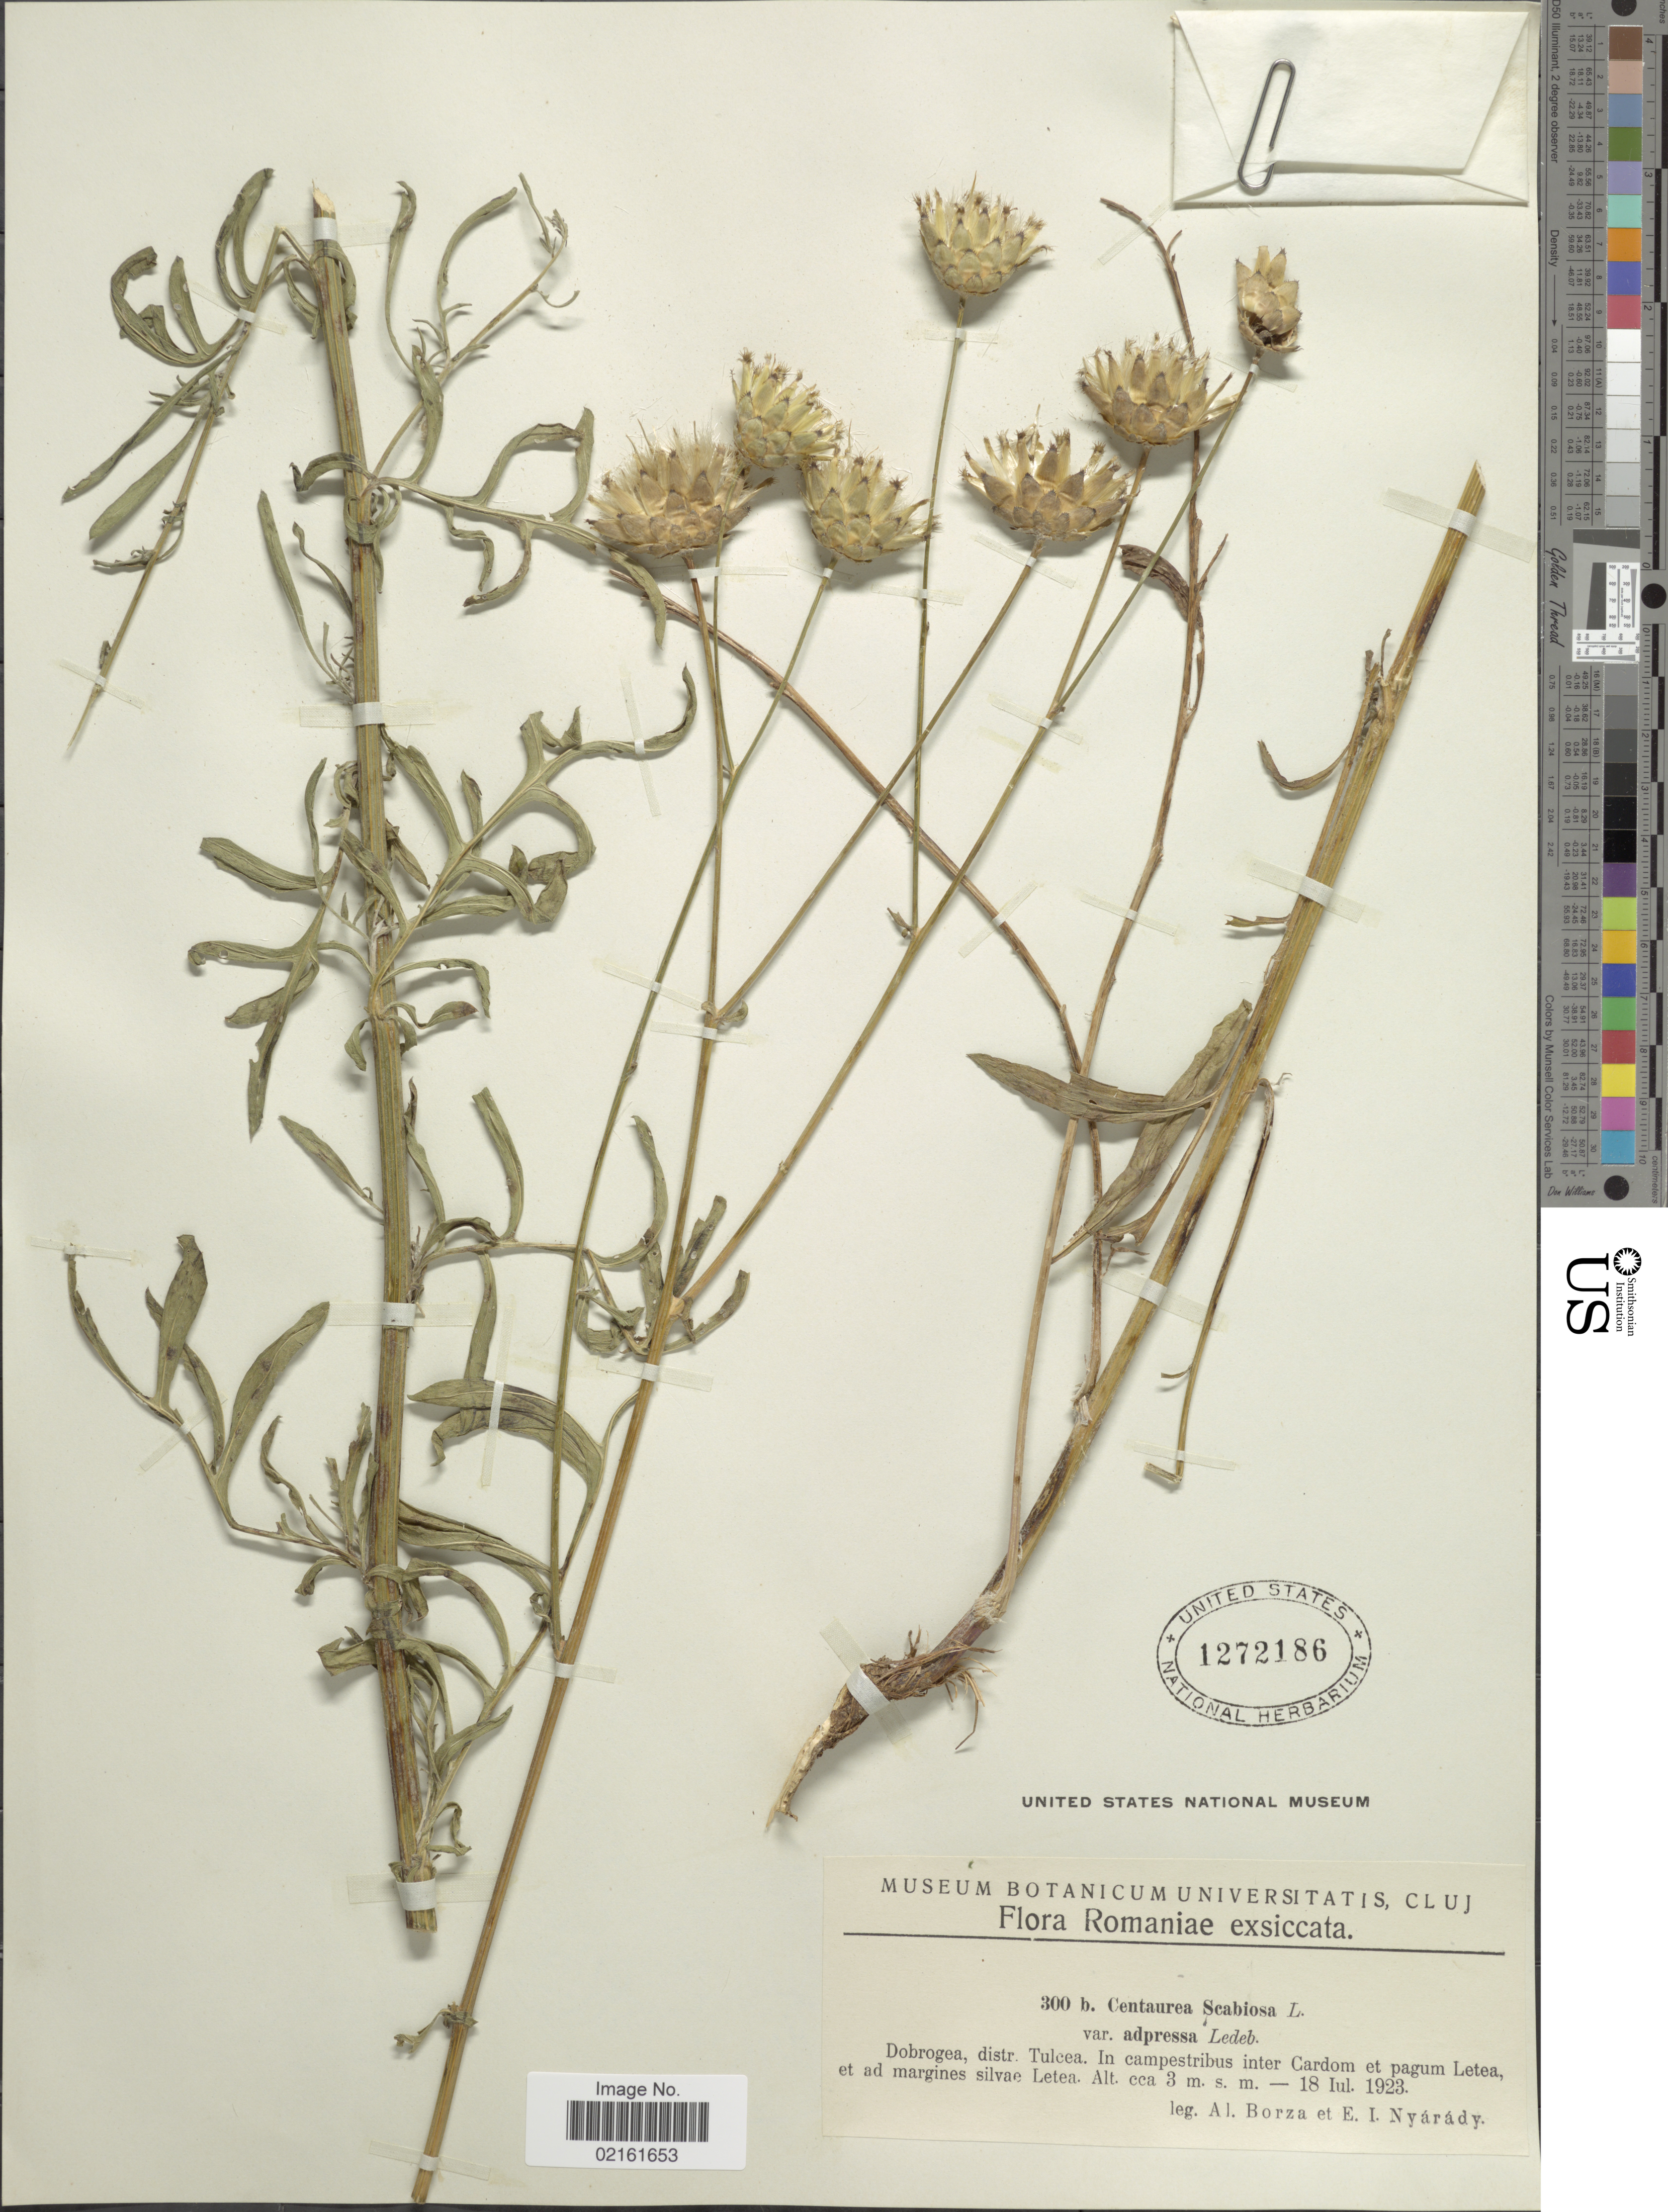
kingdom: Plantae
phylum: Tracheophyta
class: Magnoliopsida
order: Asterales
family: Asteraceae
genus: Centaurea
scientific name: Centaurea scabiosa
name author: L.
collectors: A. Borza & E. Nyárády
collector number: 300 b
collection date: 1923-07-18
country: Romania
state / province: Tulcea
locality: Dobrogea. In campestribus inter Cardom et pagum Letea, et ad margines silvae Letea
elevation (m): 3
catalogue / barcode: US 1272186